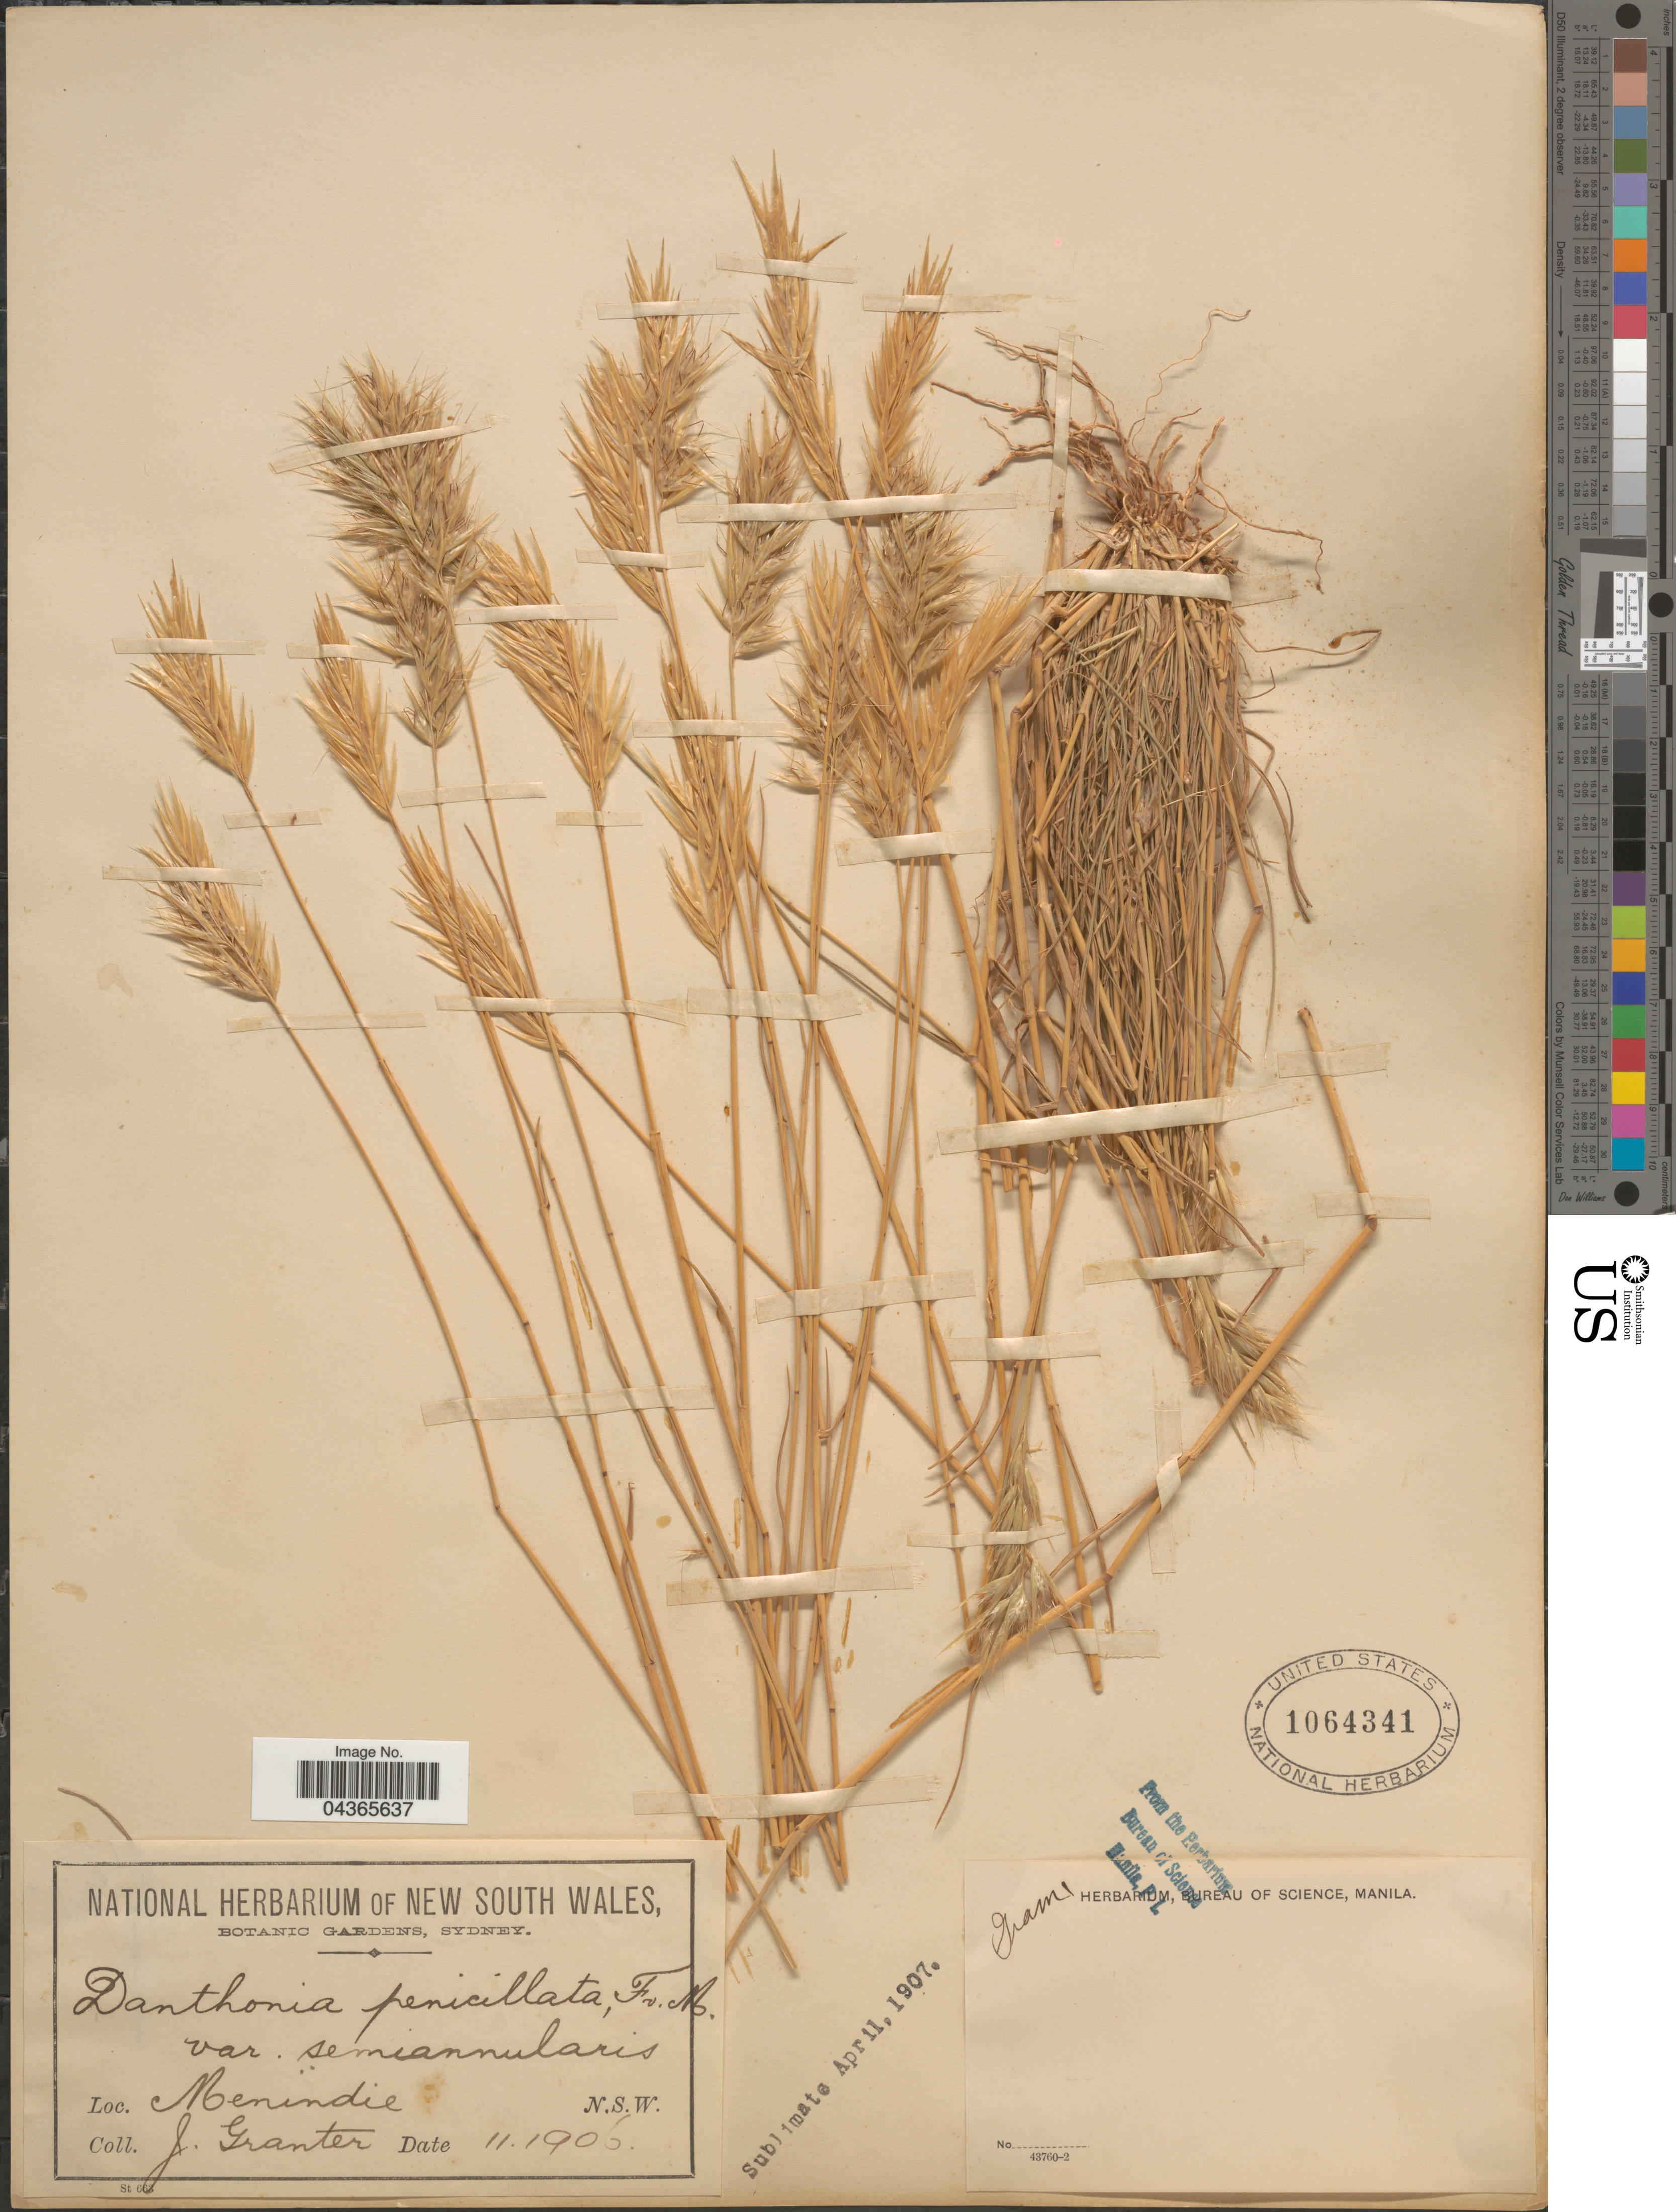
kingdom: Plantae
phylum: Tracheophyta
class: Liliopsida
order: Poales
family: Poaceae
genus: Rytidosperma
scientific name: Rytidosperma semiannulare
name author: (Labill.) Connor & Edgar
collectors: J. Granter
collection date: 1906-11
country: Australia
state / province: New South Wales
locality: Menindie.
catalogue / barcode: US 1064341